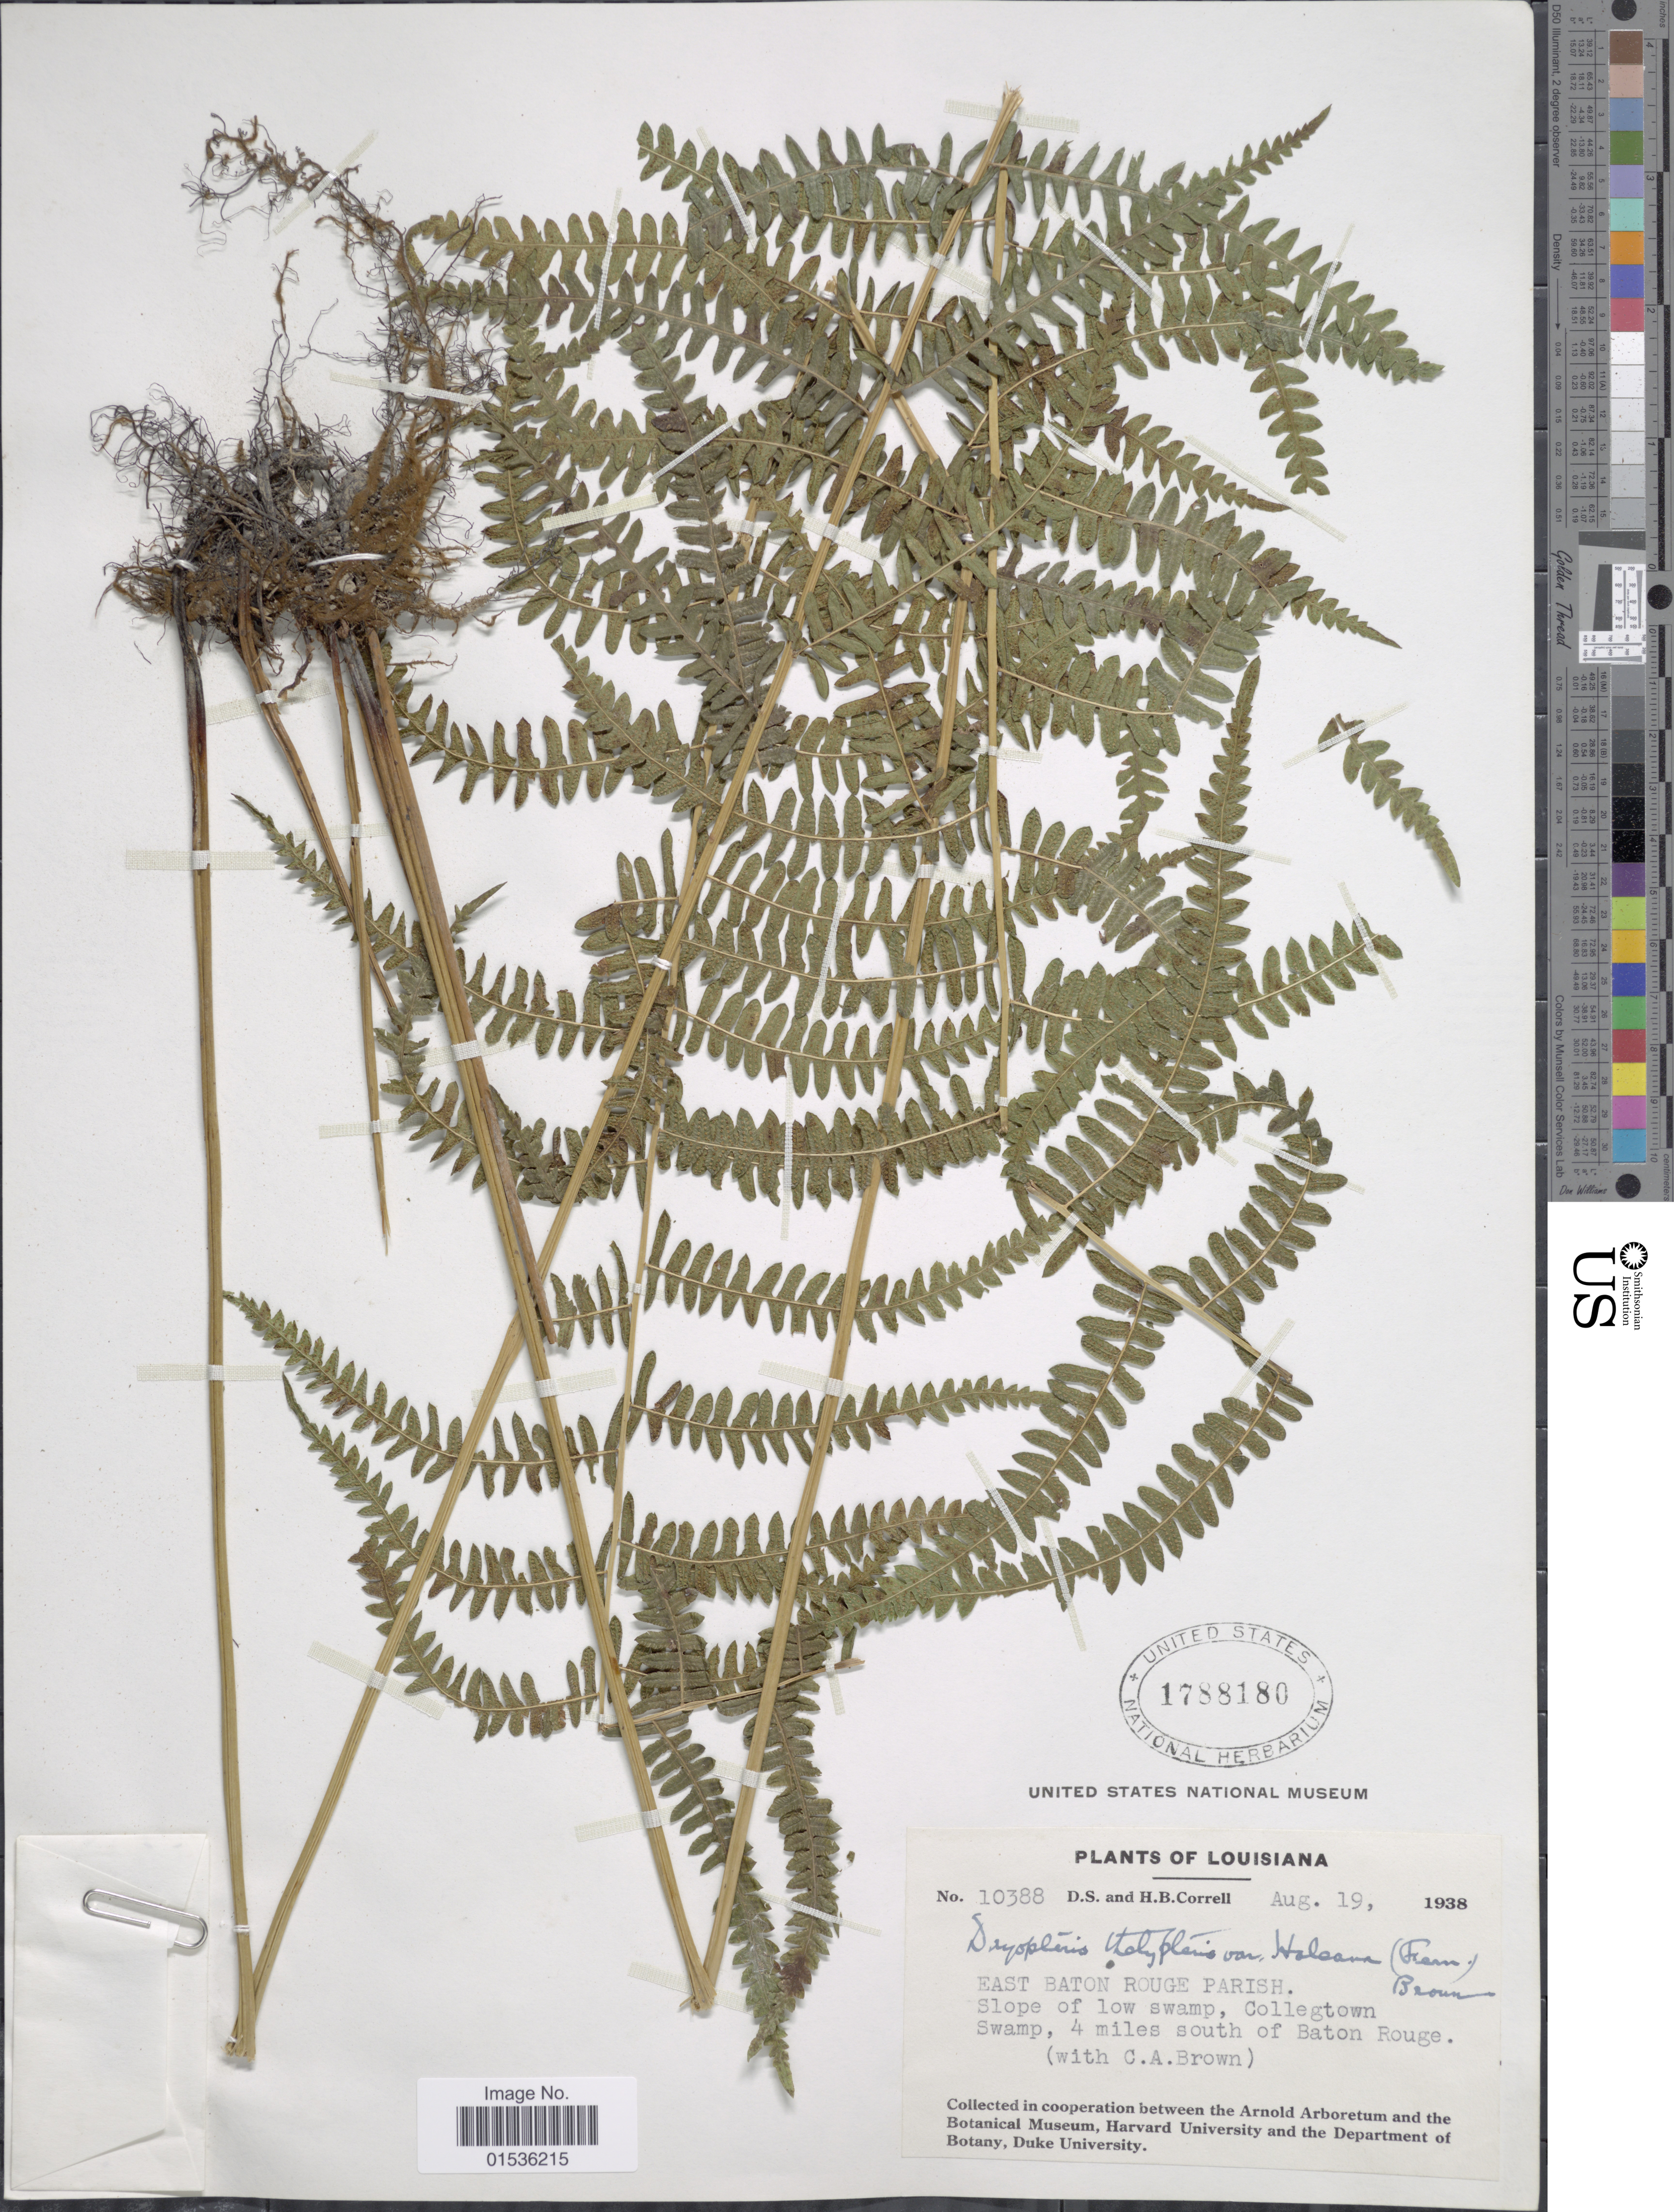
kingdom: Plantae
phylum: Tracheophyta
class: Polypodiopsida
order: Polypodiales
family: Thelypteridaceae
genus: Phegopteris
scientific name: Phegopteris connectilis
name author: (Michx.) Watt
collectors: D. S. Correll, H. Correll & C. A. Brown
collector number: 10388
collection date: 1938-08-19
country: United States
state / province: Louisiana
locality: Louisiana, East Baton Rouge Parish, Slope of low swamp, Collegtown Swamp, 4 miles south of Baton Rouge.